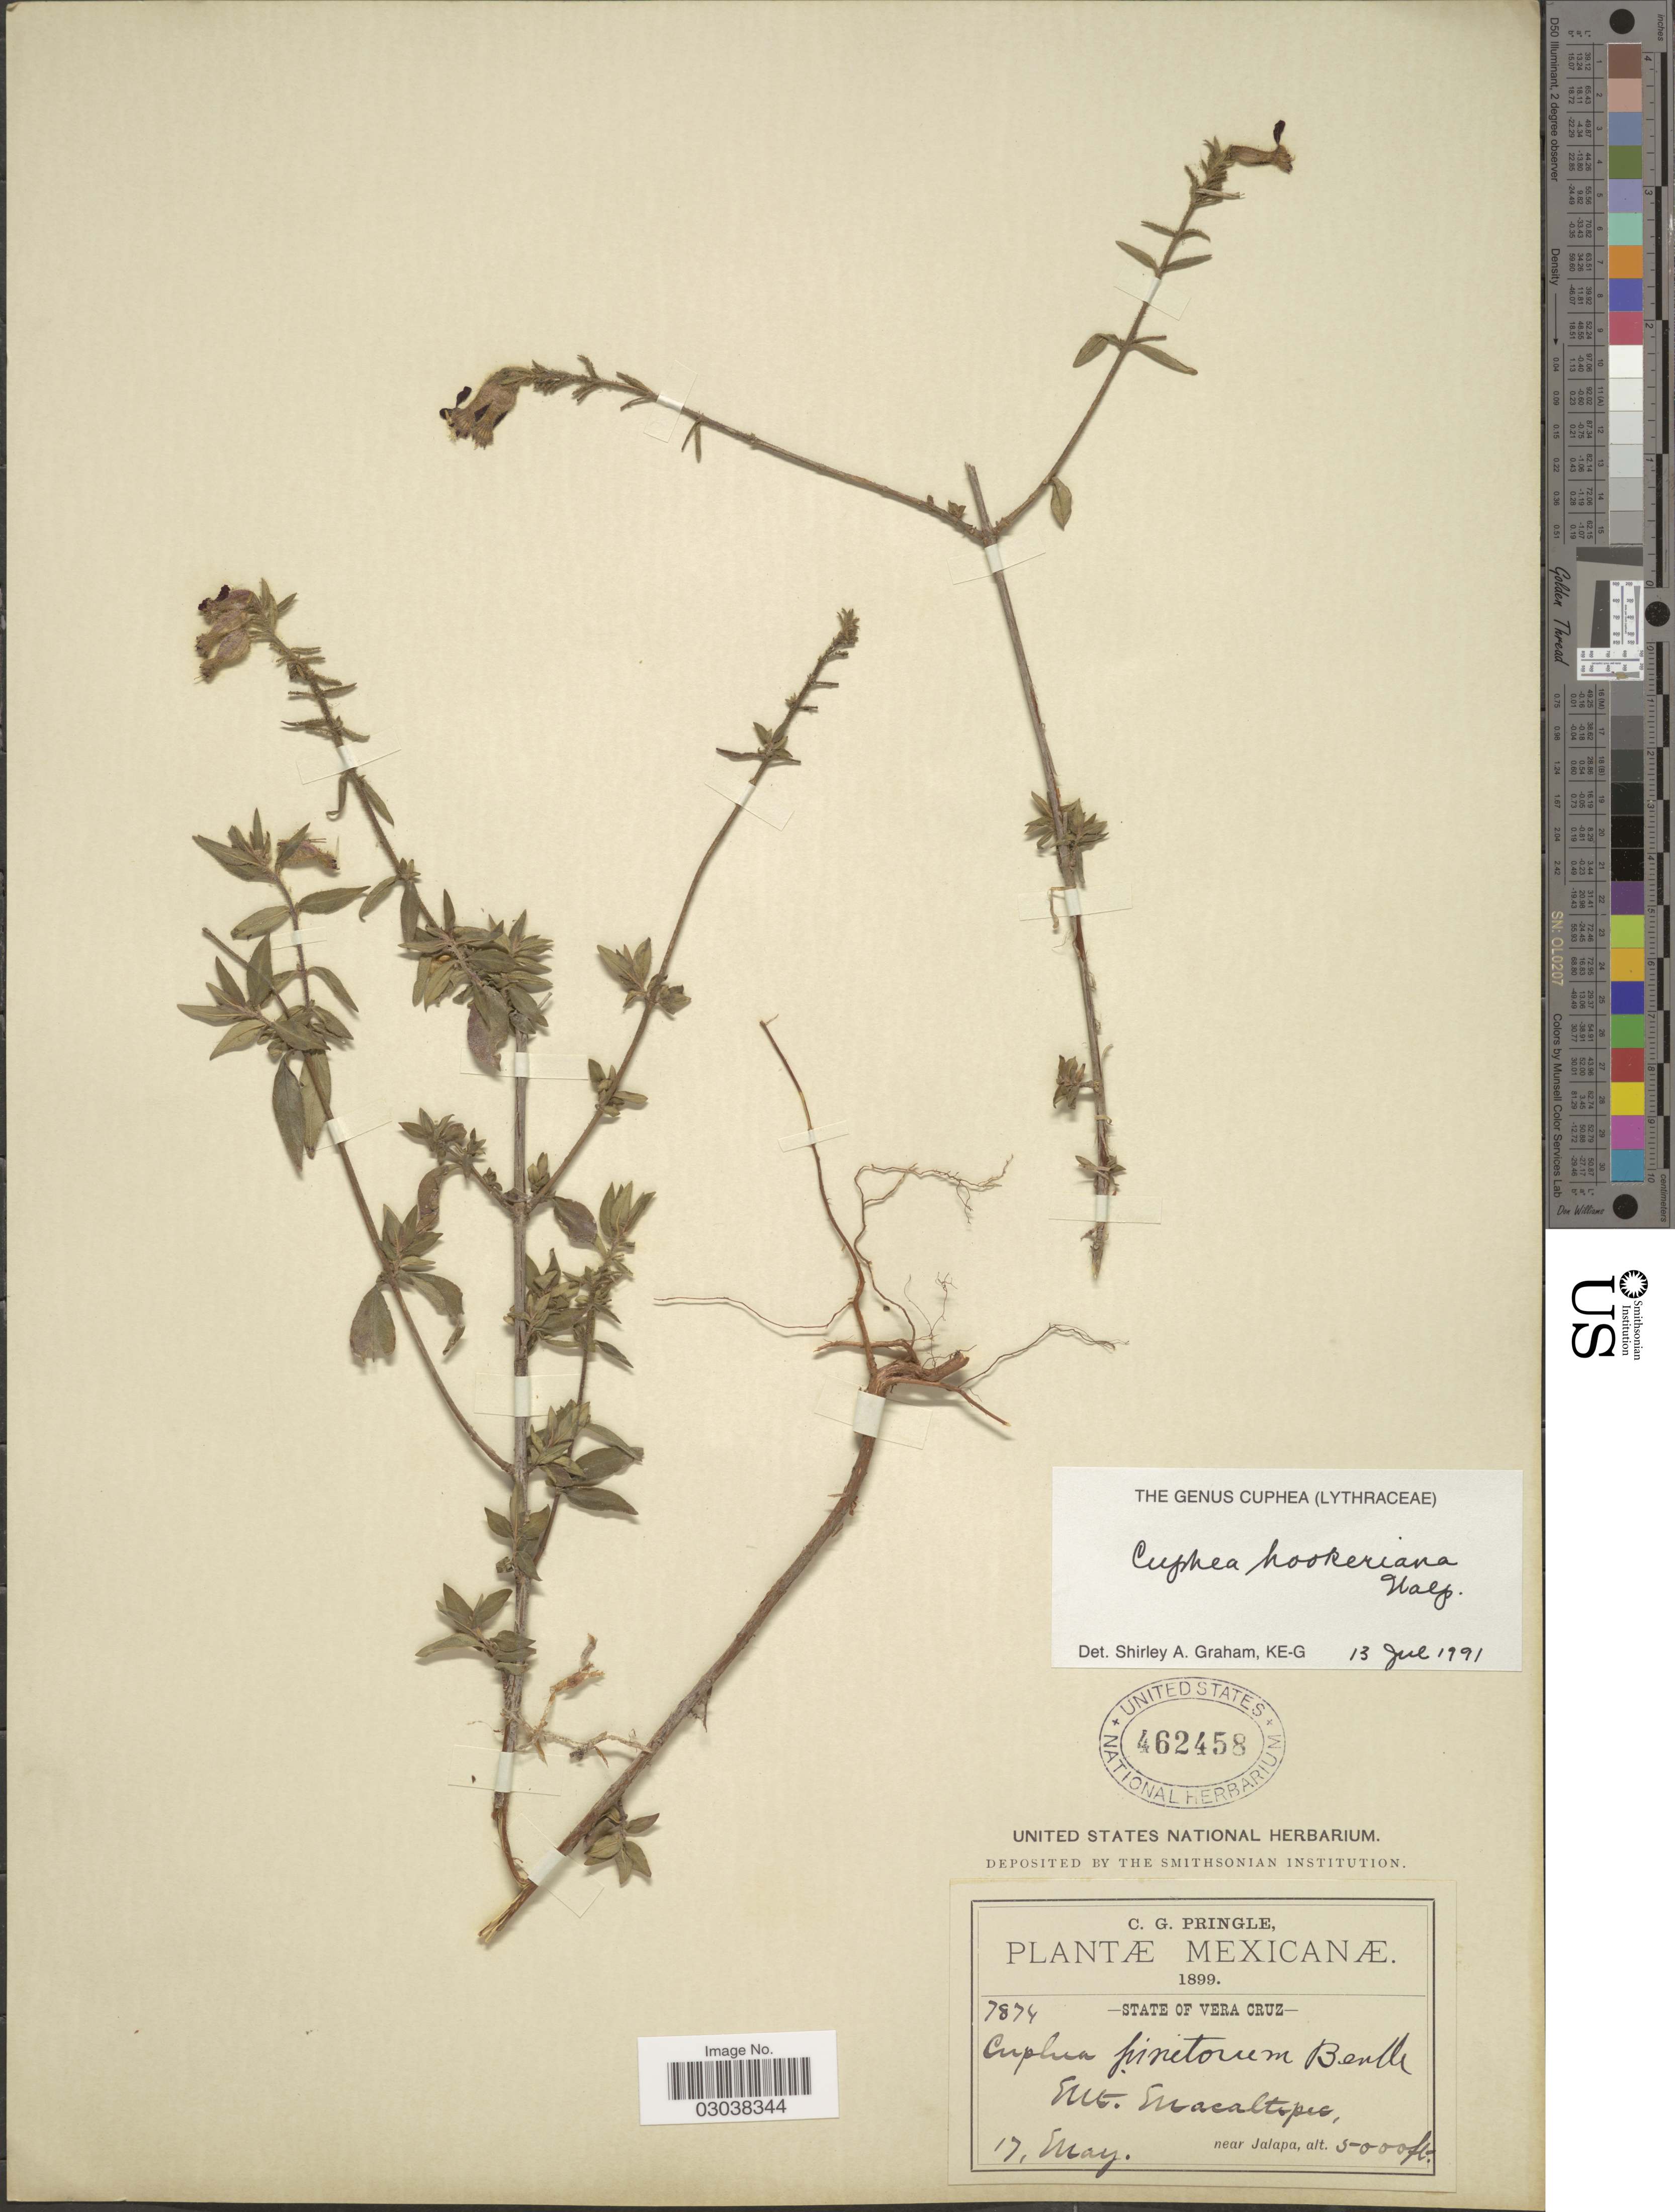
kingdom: Plantae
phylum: Tracheophyta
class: Magnoliopsida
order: Myrtales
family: Lythraceae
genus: Cuphea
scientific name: Cuphea hookeriana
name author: Walp.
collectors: C. G. Pringle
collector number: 7874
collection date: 1899-05-17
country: Mexico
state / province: Veracruz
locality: State of Vera Cruz. Mt. Macaltepec, near Jalapa.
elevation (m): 1524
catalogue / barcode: US 462458